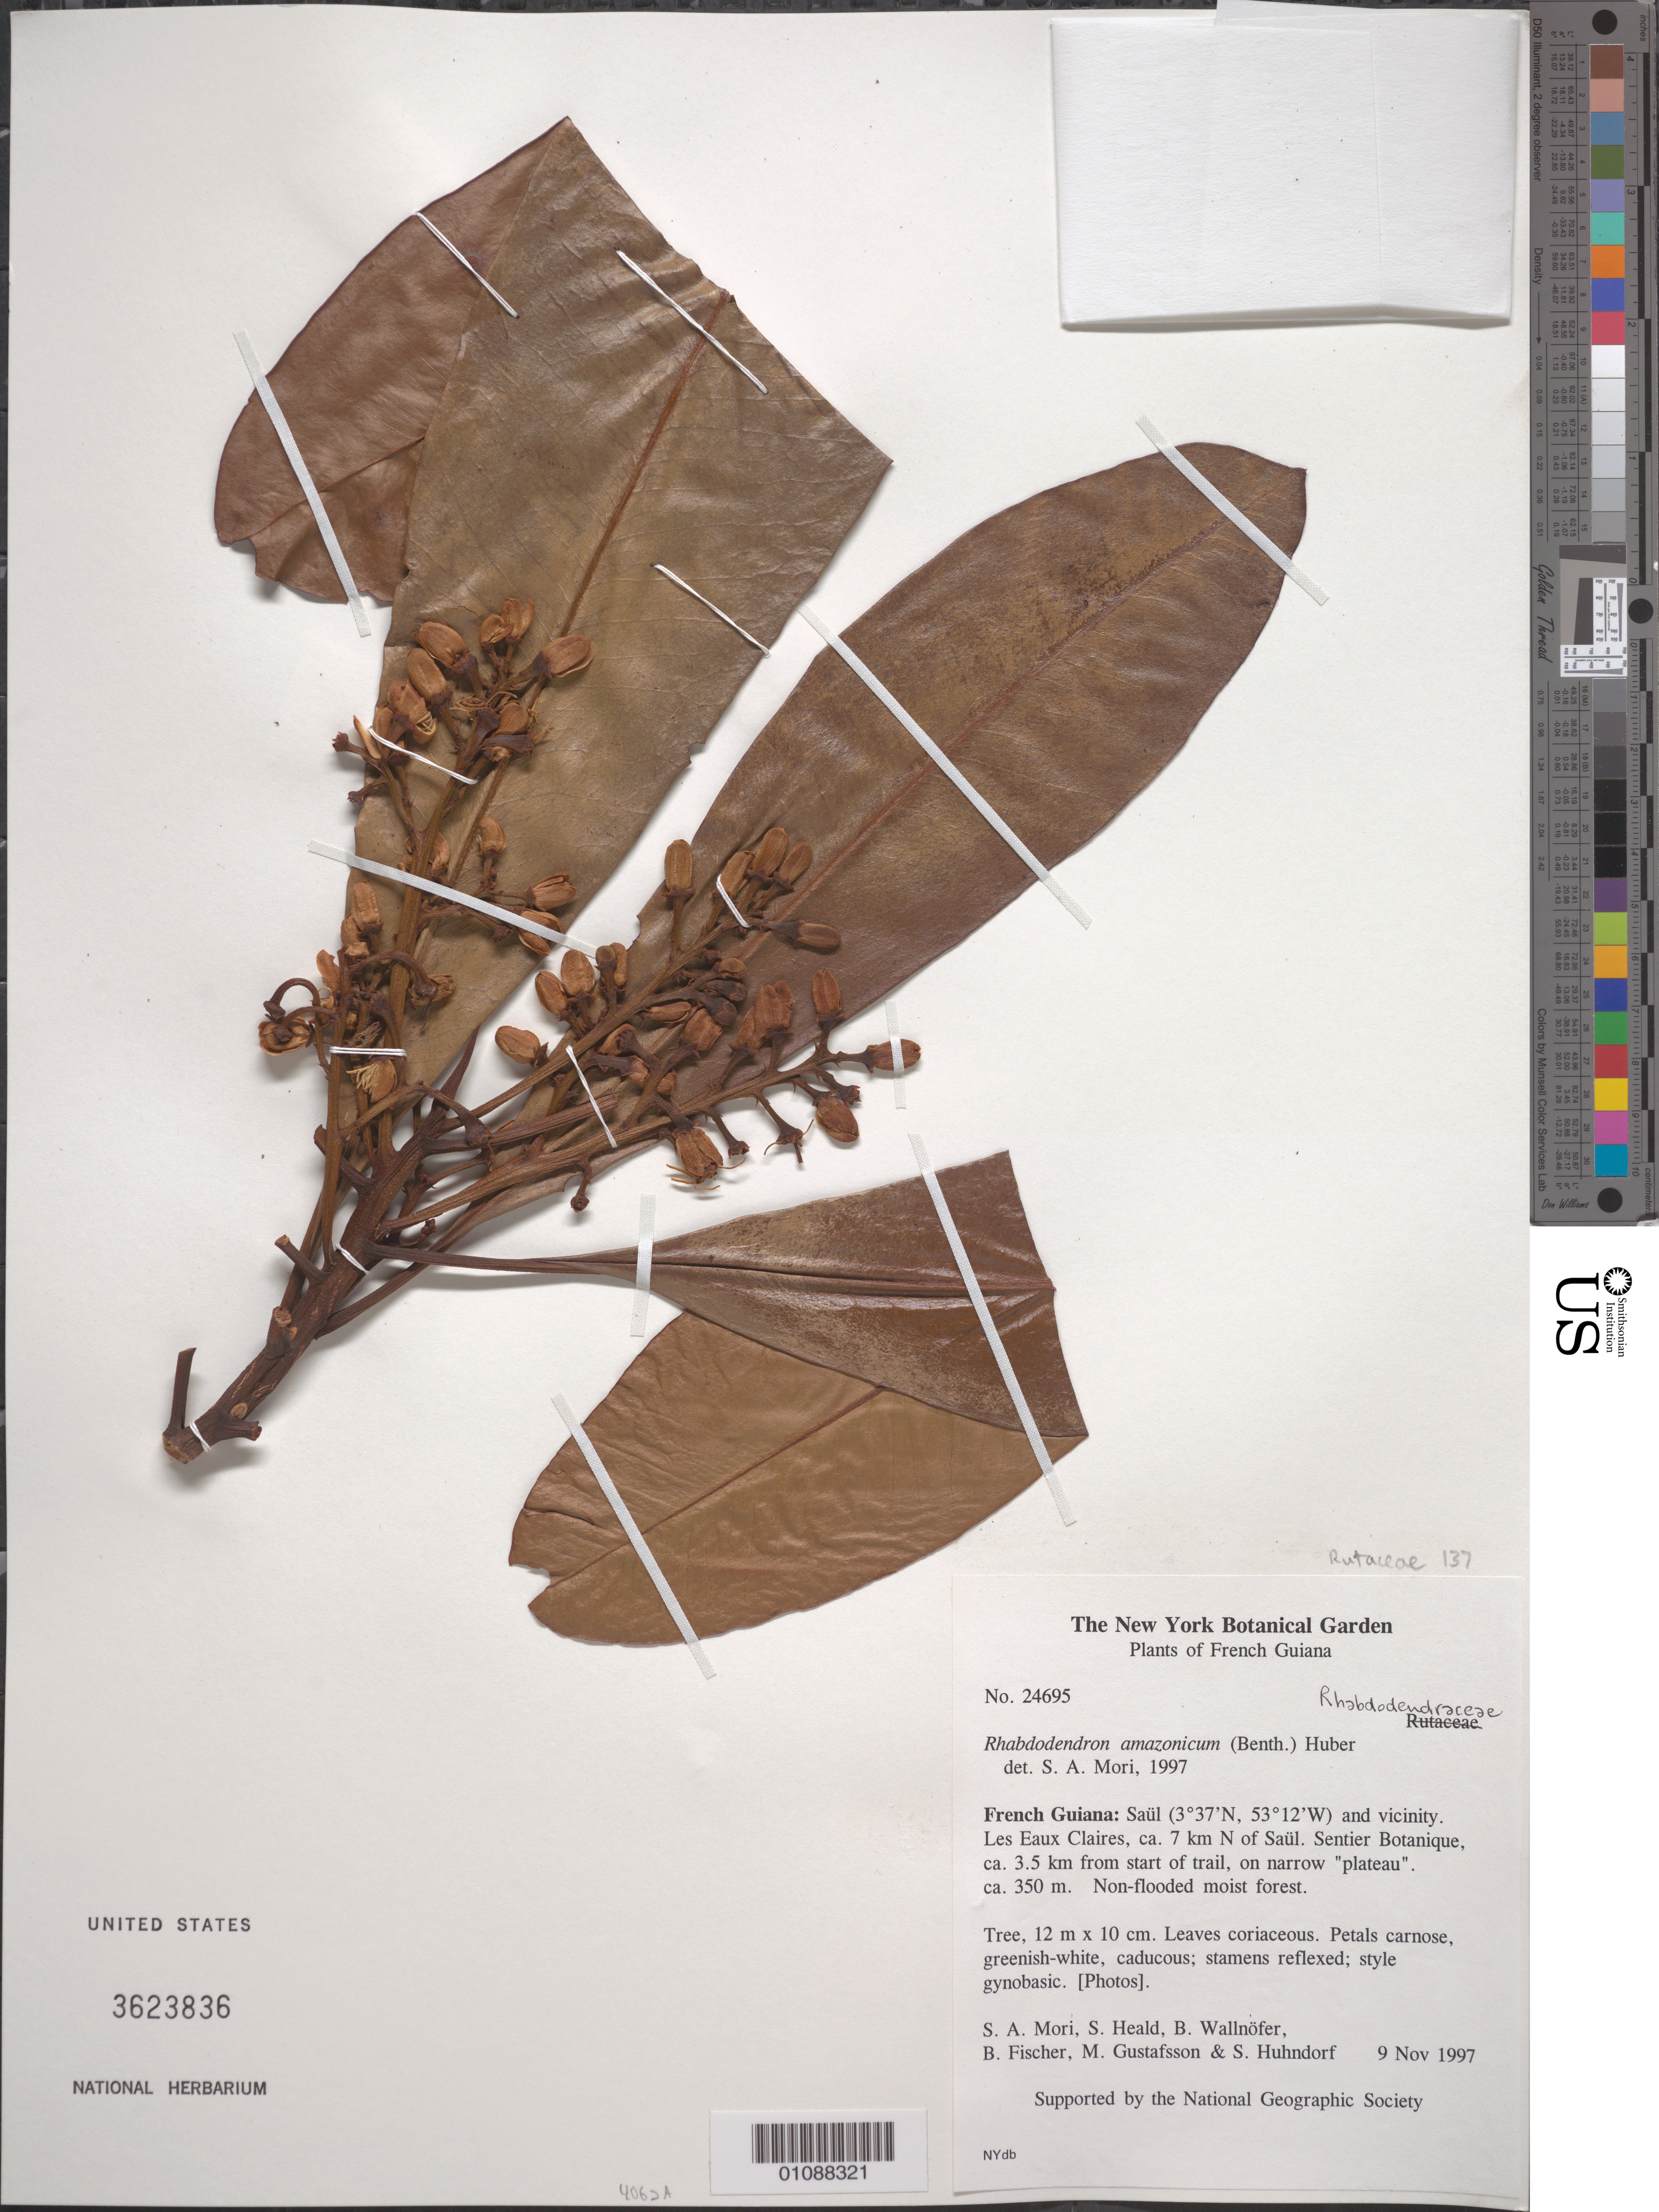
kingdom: Plantae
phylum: Tracheophyta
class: Magnoliopsida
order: Caryophyllales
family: Rhabdodendraceae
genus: Rhabdodendron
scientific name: Rhabdodendron amazonicum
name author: (Spruce ex Benth.) Huber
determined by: Mori, Scott A.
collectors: S. Mori, S. Heald, B. Wallnöfer, B. Fischer, M. H. Gustafsson & S. Huhndorf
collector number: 24695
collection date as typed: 9-Nov-97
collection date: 1997-11-09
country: French Guiana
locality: Saül and vic., Les Eaux Claires, ca. 7 km N of Saül, Sentier Botanique, ca. 3.5km from start of trail, on narrow "plateau"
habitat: Non-flooded moist forest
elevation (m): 350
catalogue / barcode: US 3623836